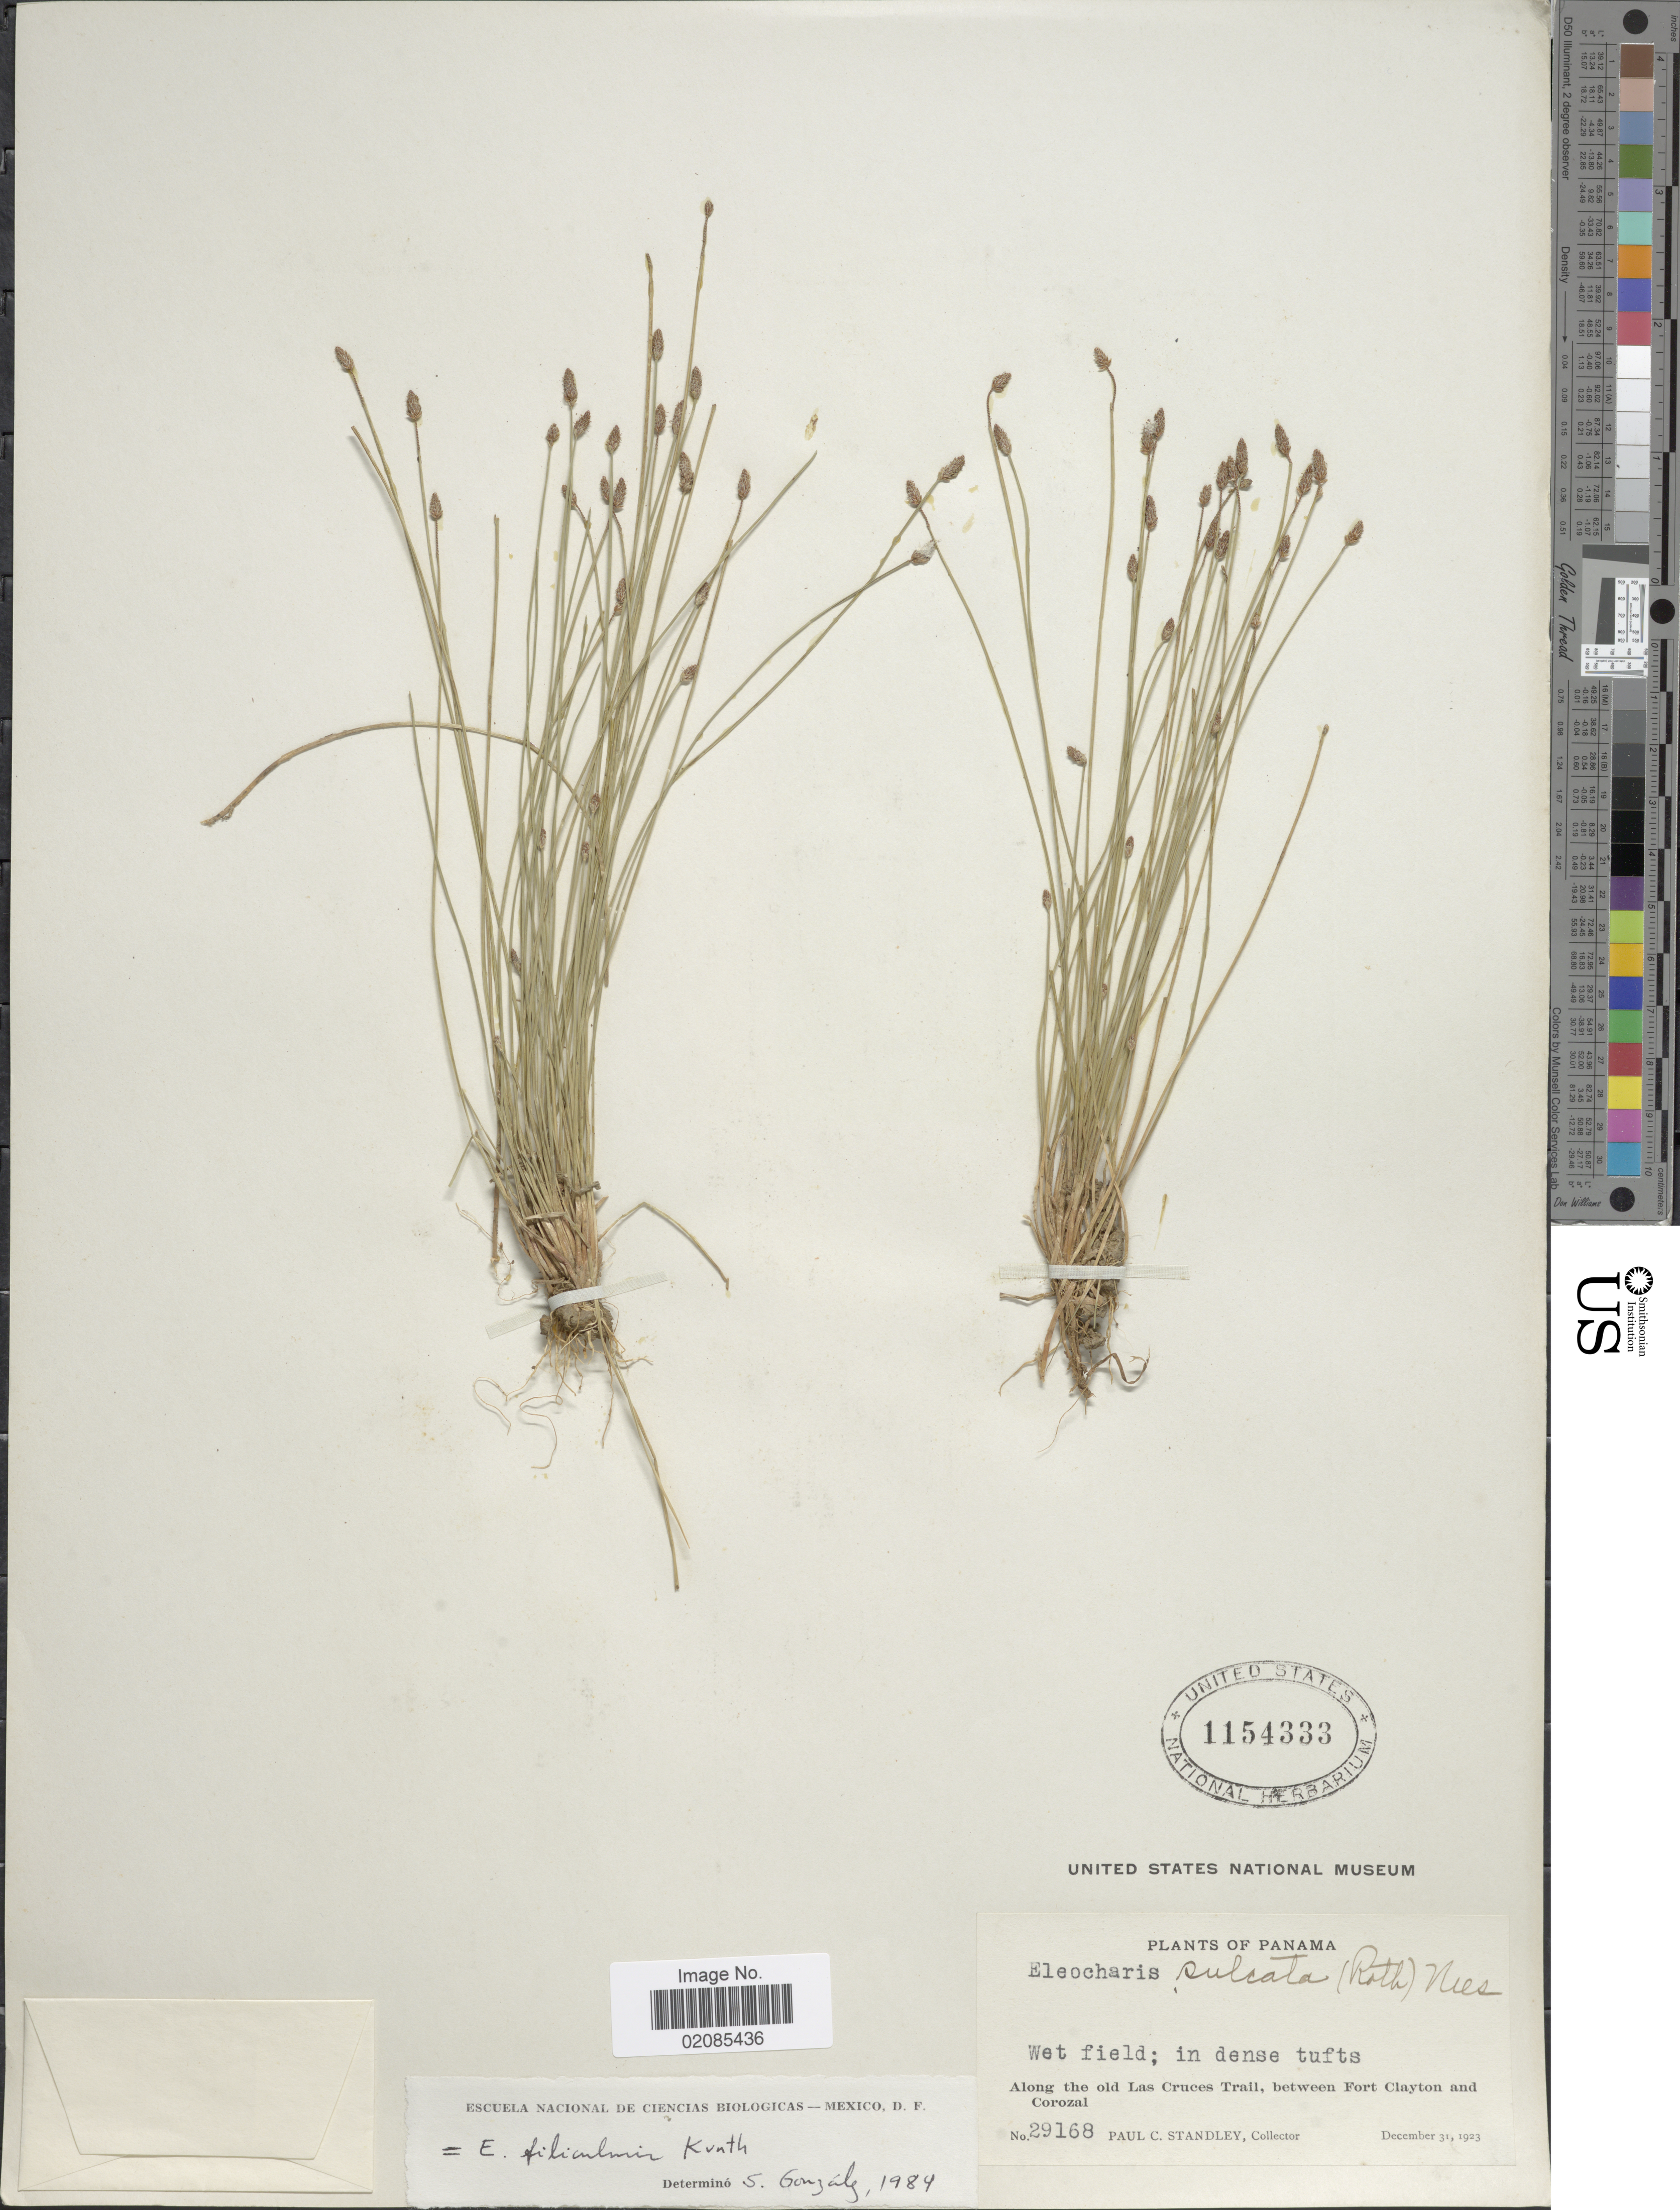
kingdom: Plantae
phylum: Tracheophyta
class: Liliopsida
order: Poales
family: Cyperaceae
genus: Eleocharis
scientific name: Eleocharis filiculmis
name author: Kunth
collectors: P. C. Standley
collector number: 29168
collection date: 1923-12-31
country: Panama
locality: Wet field, along the old Las Cruces Trail, between Fort Clayton and Corozal.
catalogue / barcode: US 1154333